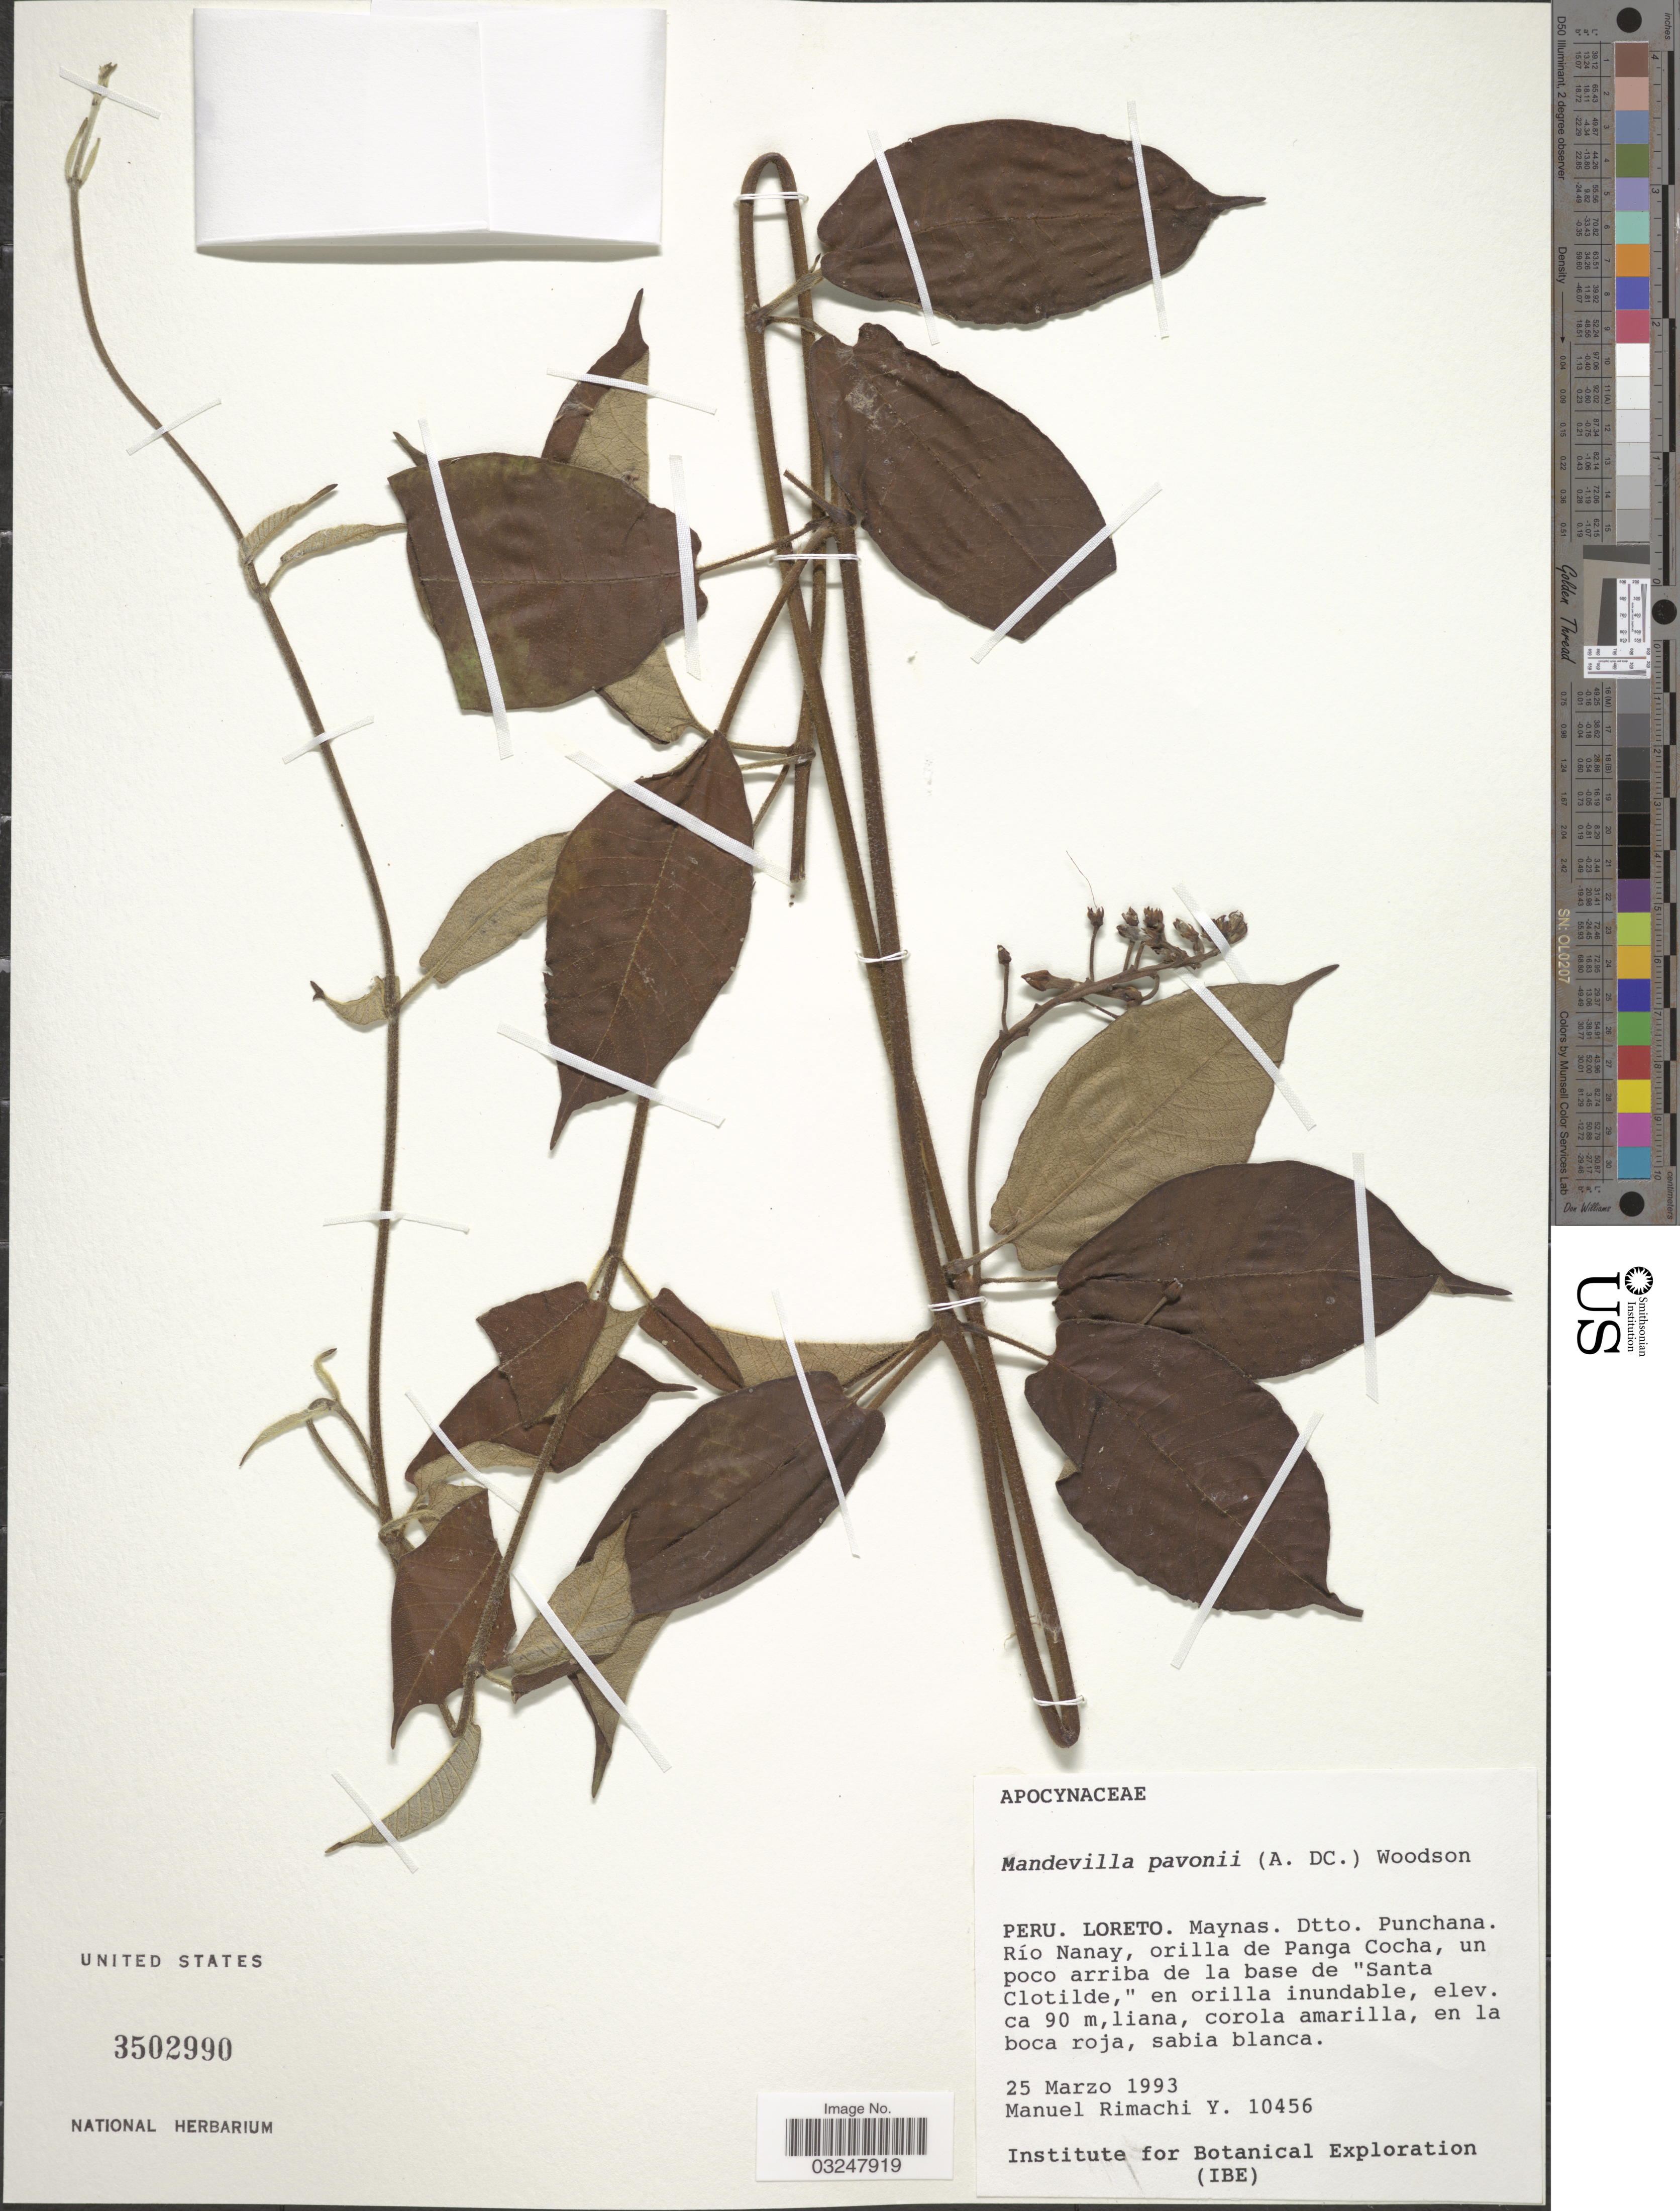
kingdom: Plantae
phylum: Tracheophyta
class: Magnoliopsida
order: Gentianales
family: Apocynaceae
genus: Mandevilla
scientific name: Mandevilla pavonii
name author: (A. DC.) Woodson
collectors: M. Rimachi Y.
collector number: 10456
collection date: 1993-03-25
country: Peru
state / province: Loreto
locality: Maynas, Dtto. Punchana, Río Nanay, orilla de Panga Cocha, un poco arriba de la base de "Santa Clotilde", en orilla inundable.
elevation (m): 90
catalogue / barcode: US 3502990